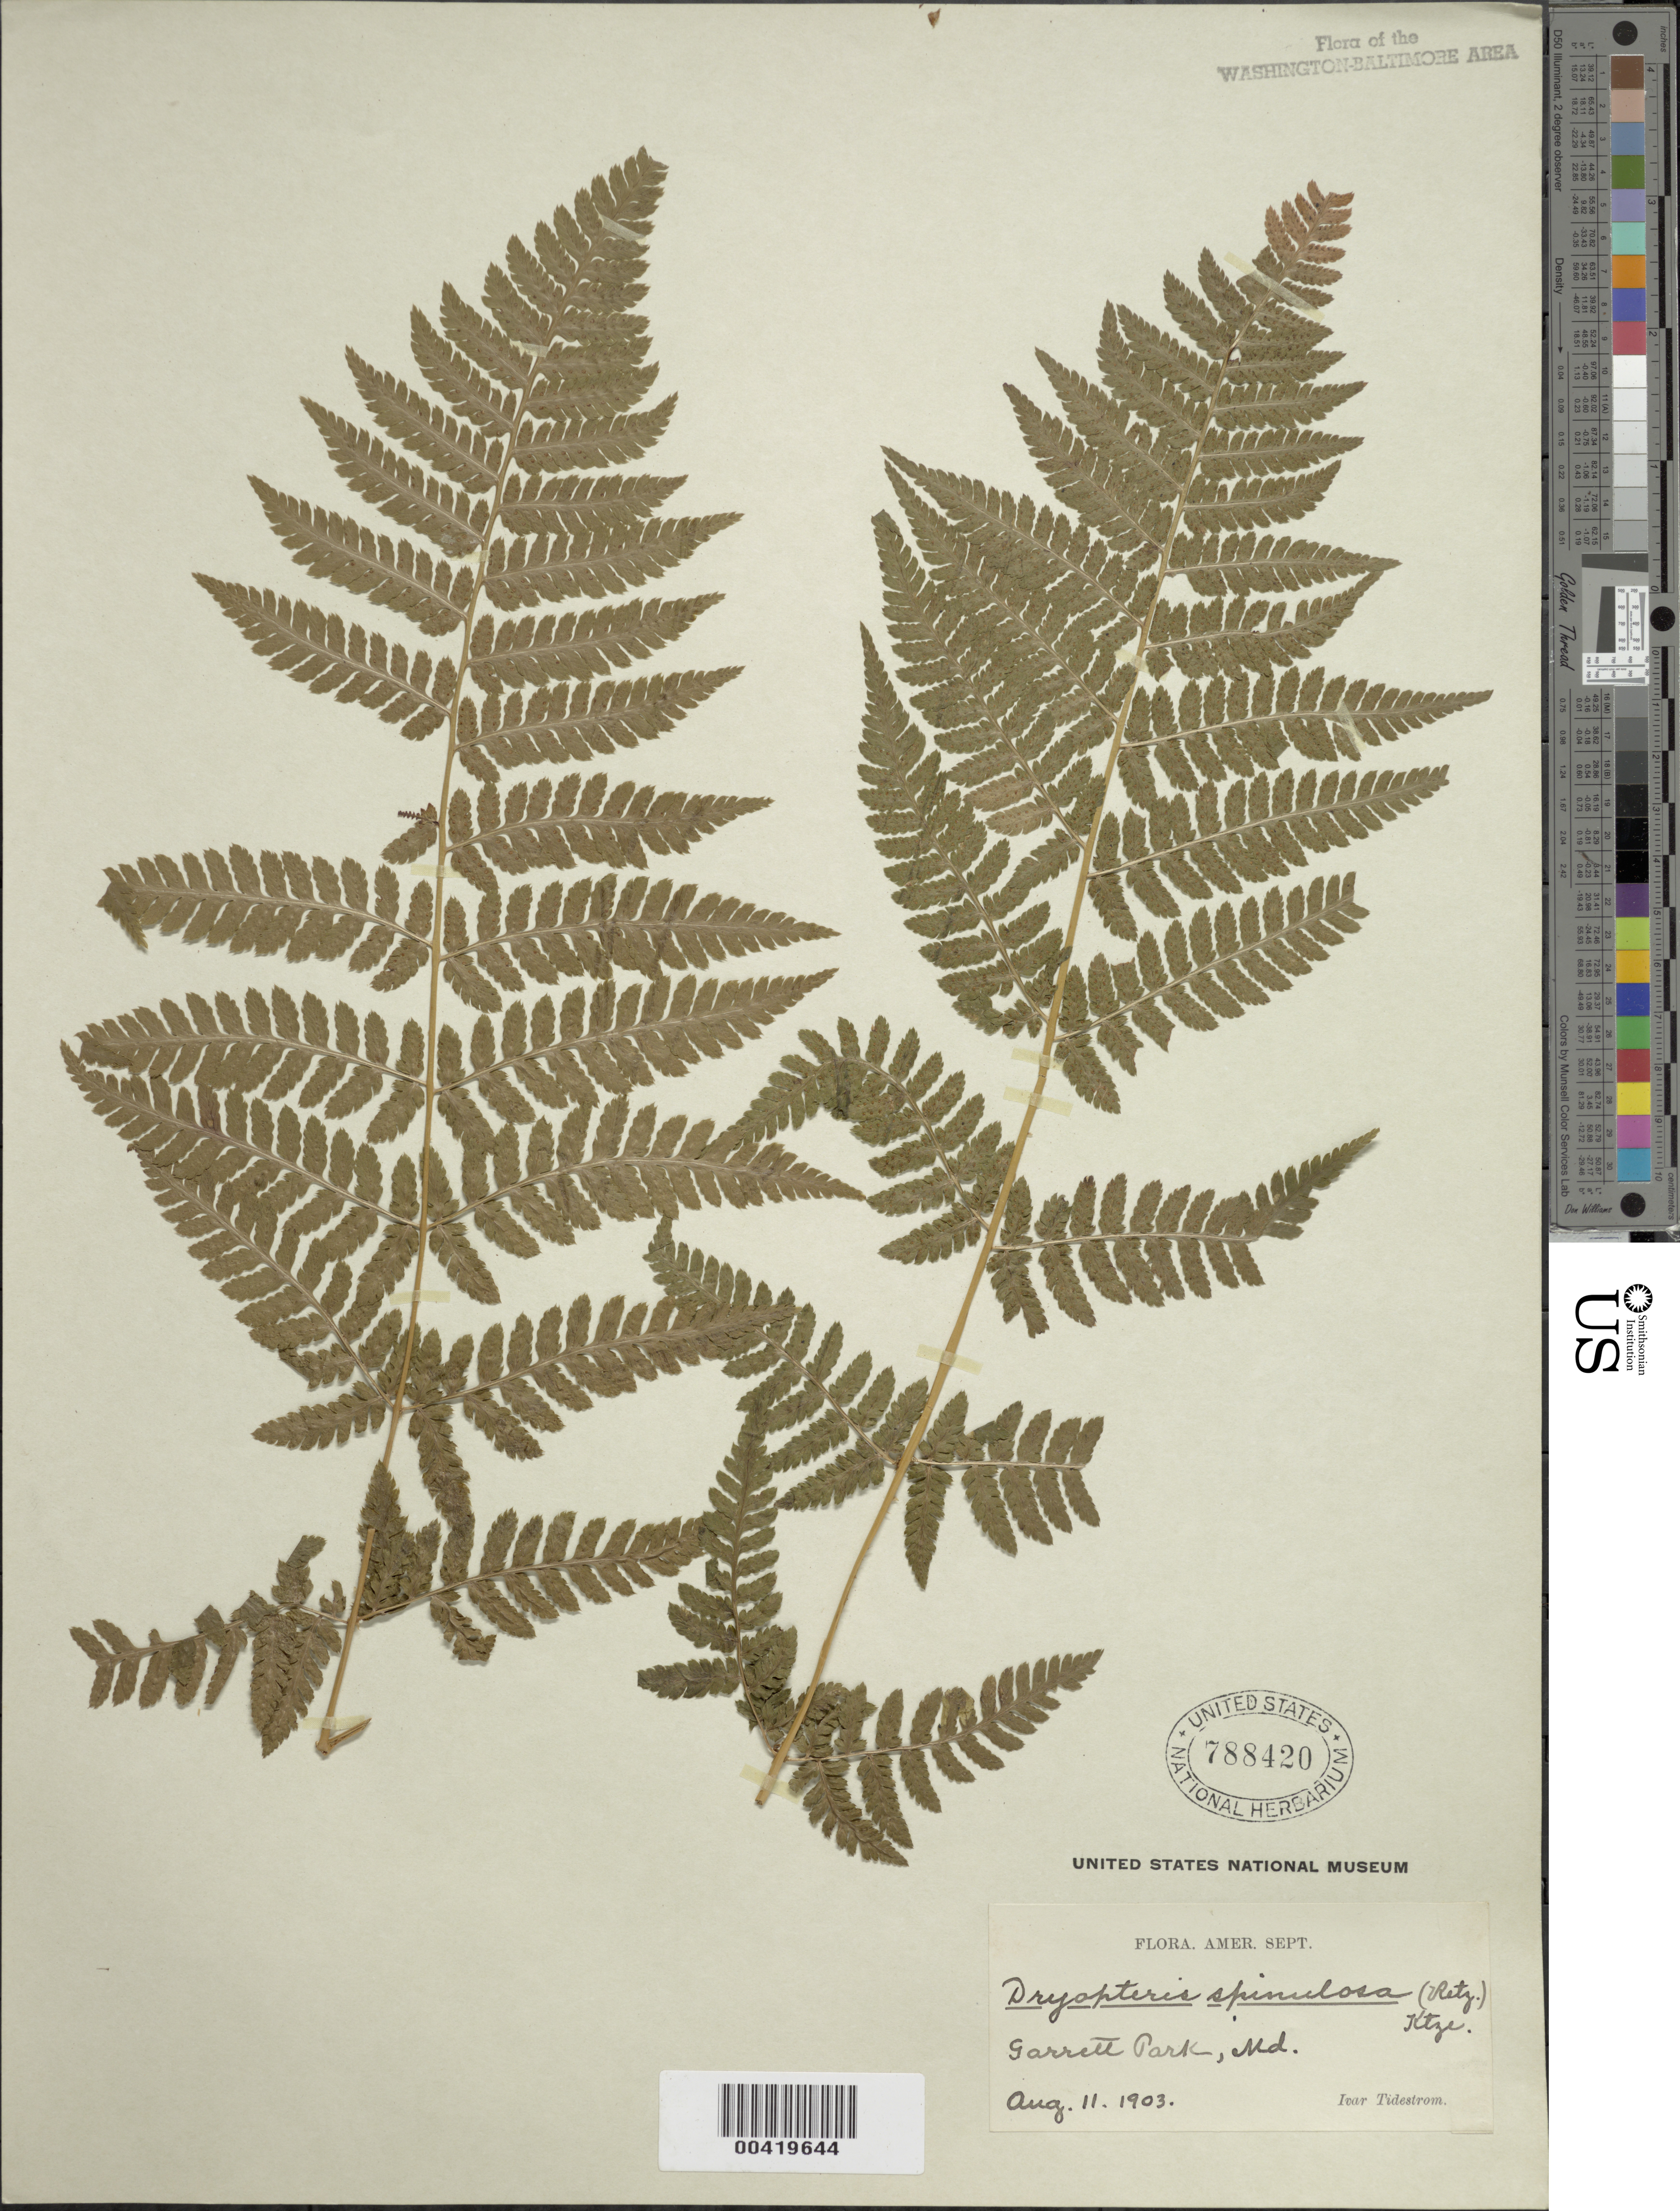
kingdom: Plantae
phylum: Tracheophyta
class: Polypodiopsida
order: Polypodiales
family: Dryopteridaceae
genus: Dryopteris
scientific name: Dryopteris carthusiana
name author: (Villars) H.P. Fuchs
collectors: I. F. Tidestrom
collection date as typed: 11 Aug 1903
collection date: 1903-08-11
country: United States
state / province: Maryland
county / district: Montgomery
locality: Garrett Park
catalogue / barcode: US 788420